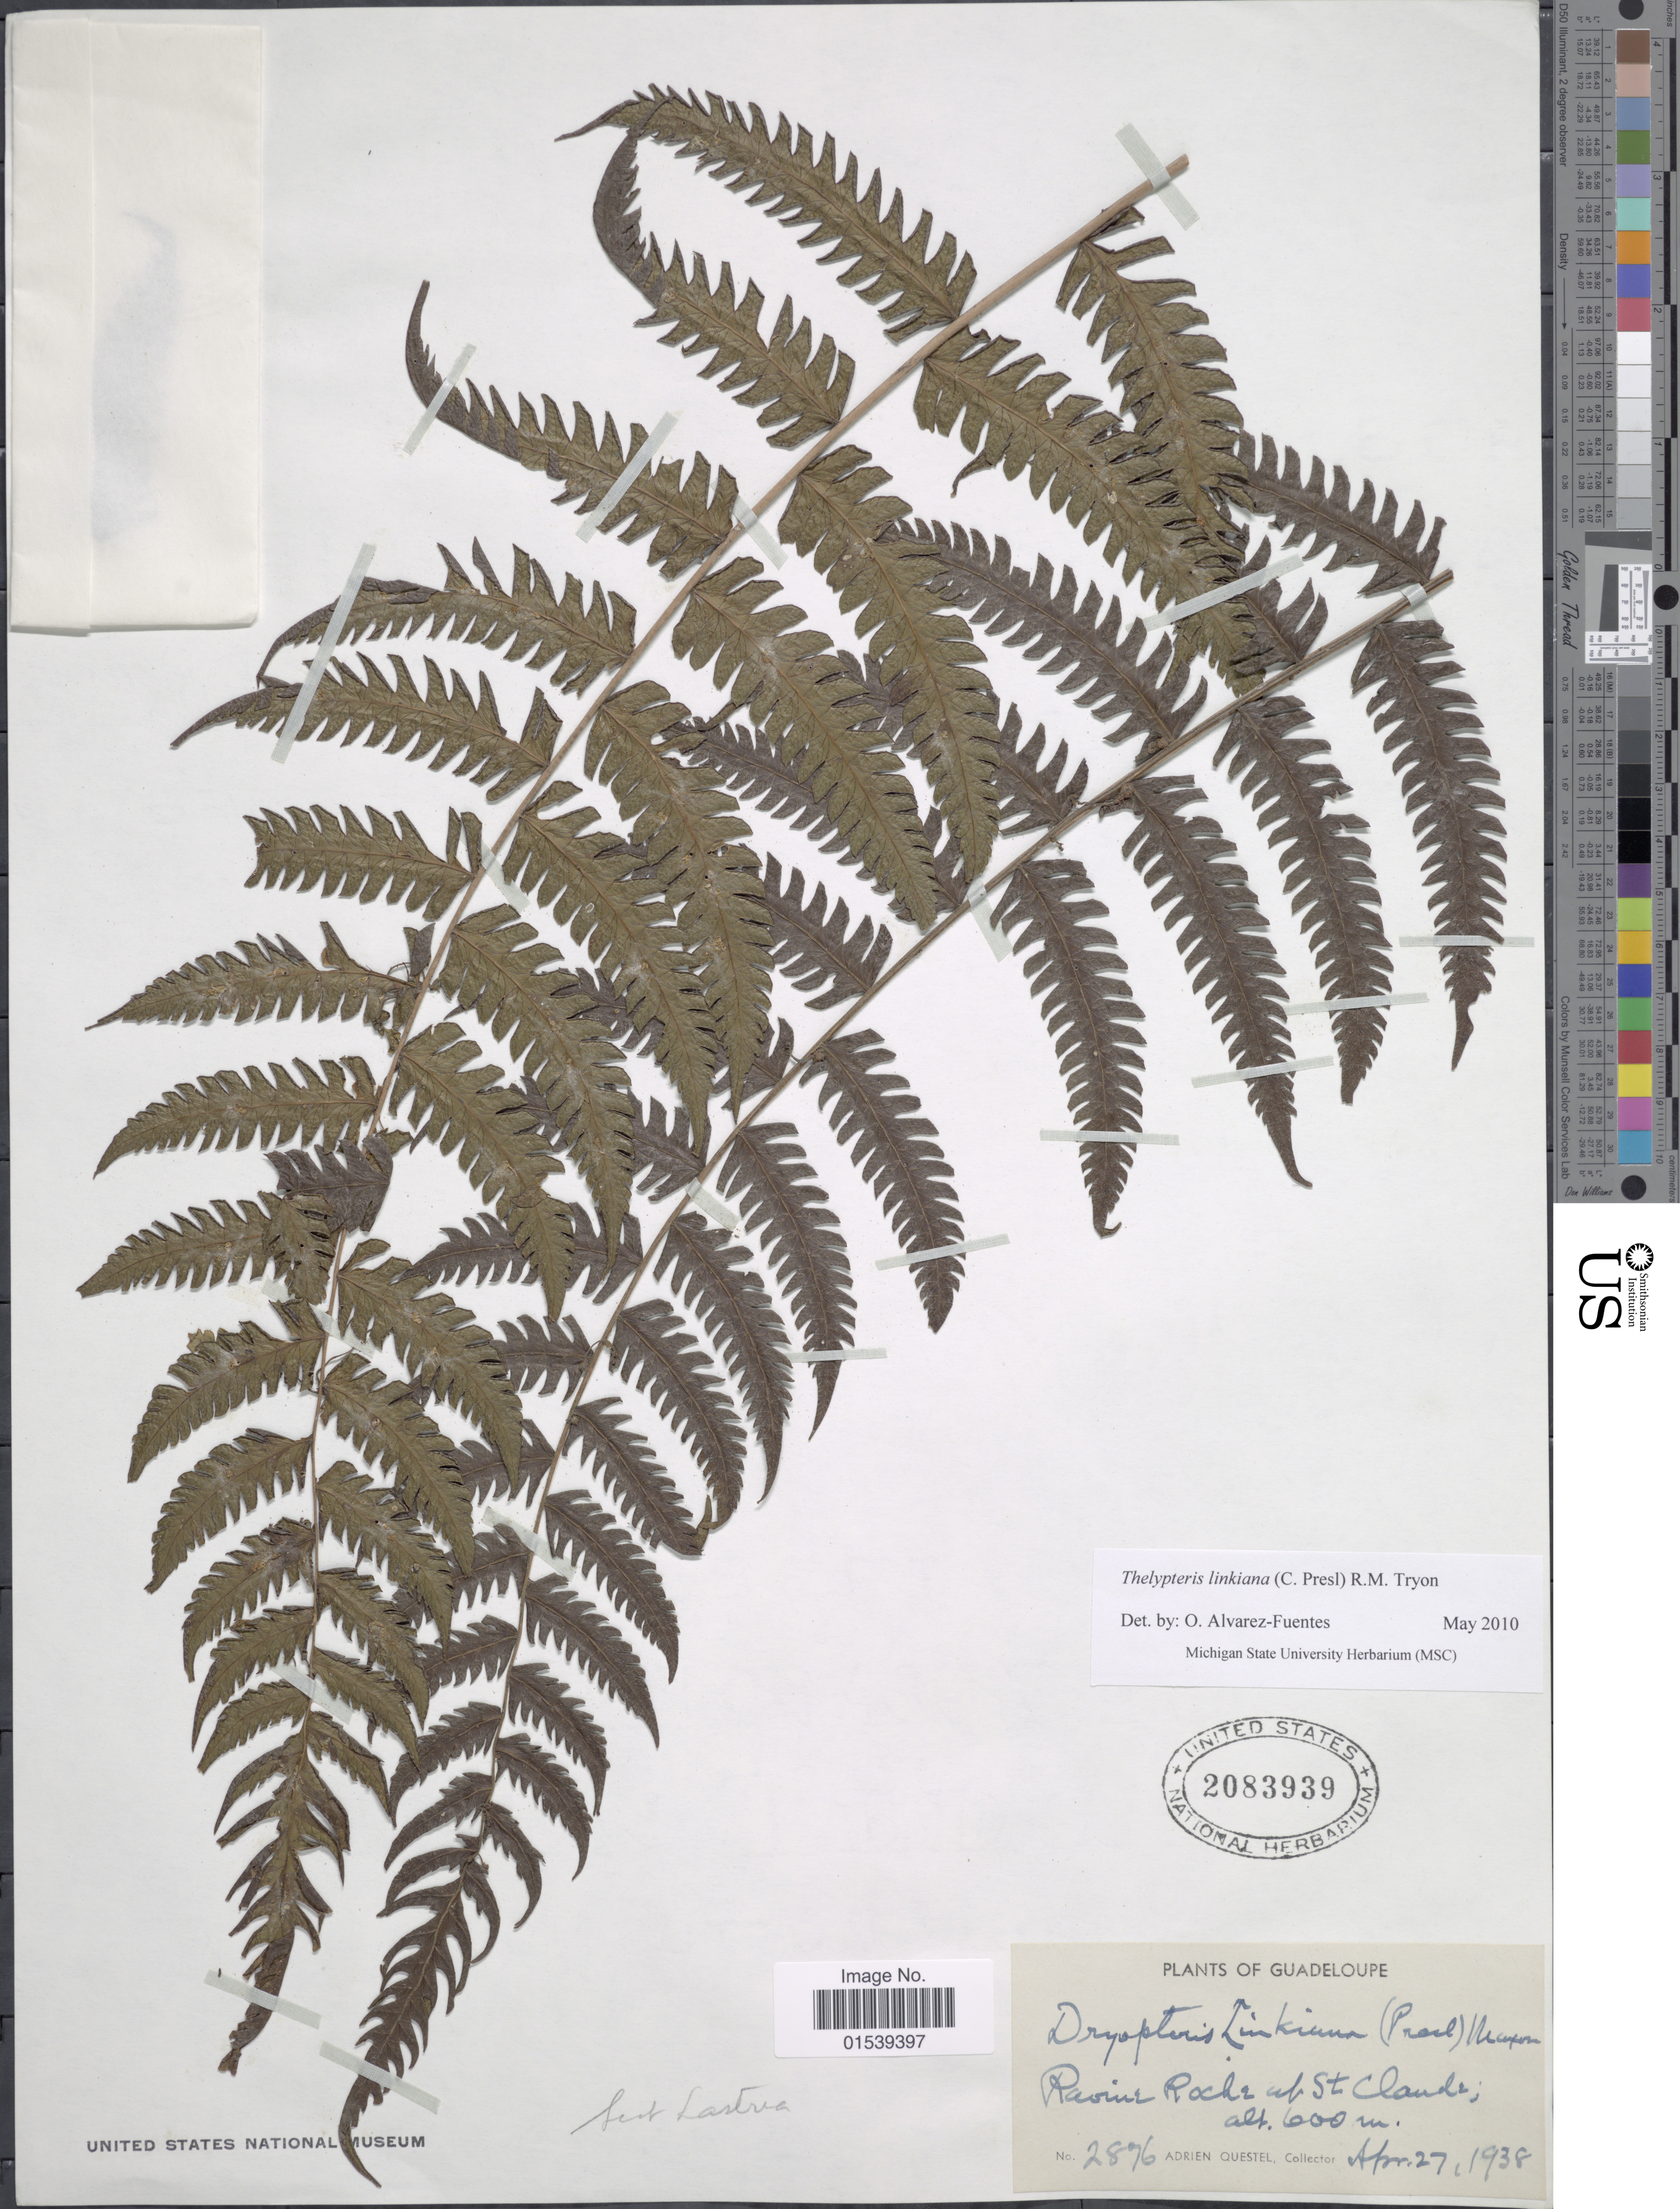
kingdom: Plantae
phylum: Tracheophyta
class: Polypodiopsida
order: Polypodiales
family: Thelypteridaceae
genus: Amauropelta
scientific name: Amauropelta linkiana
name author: (C. Presl) Pic. Serm.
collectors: A. Questel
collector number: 2876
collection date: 1938-04-27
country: Guadeloupe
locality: Ravine Roches of St. Claude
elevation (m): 600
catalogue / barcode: US 2083939